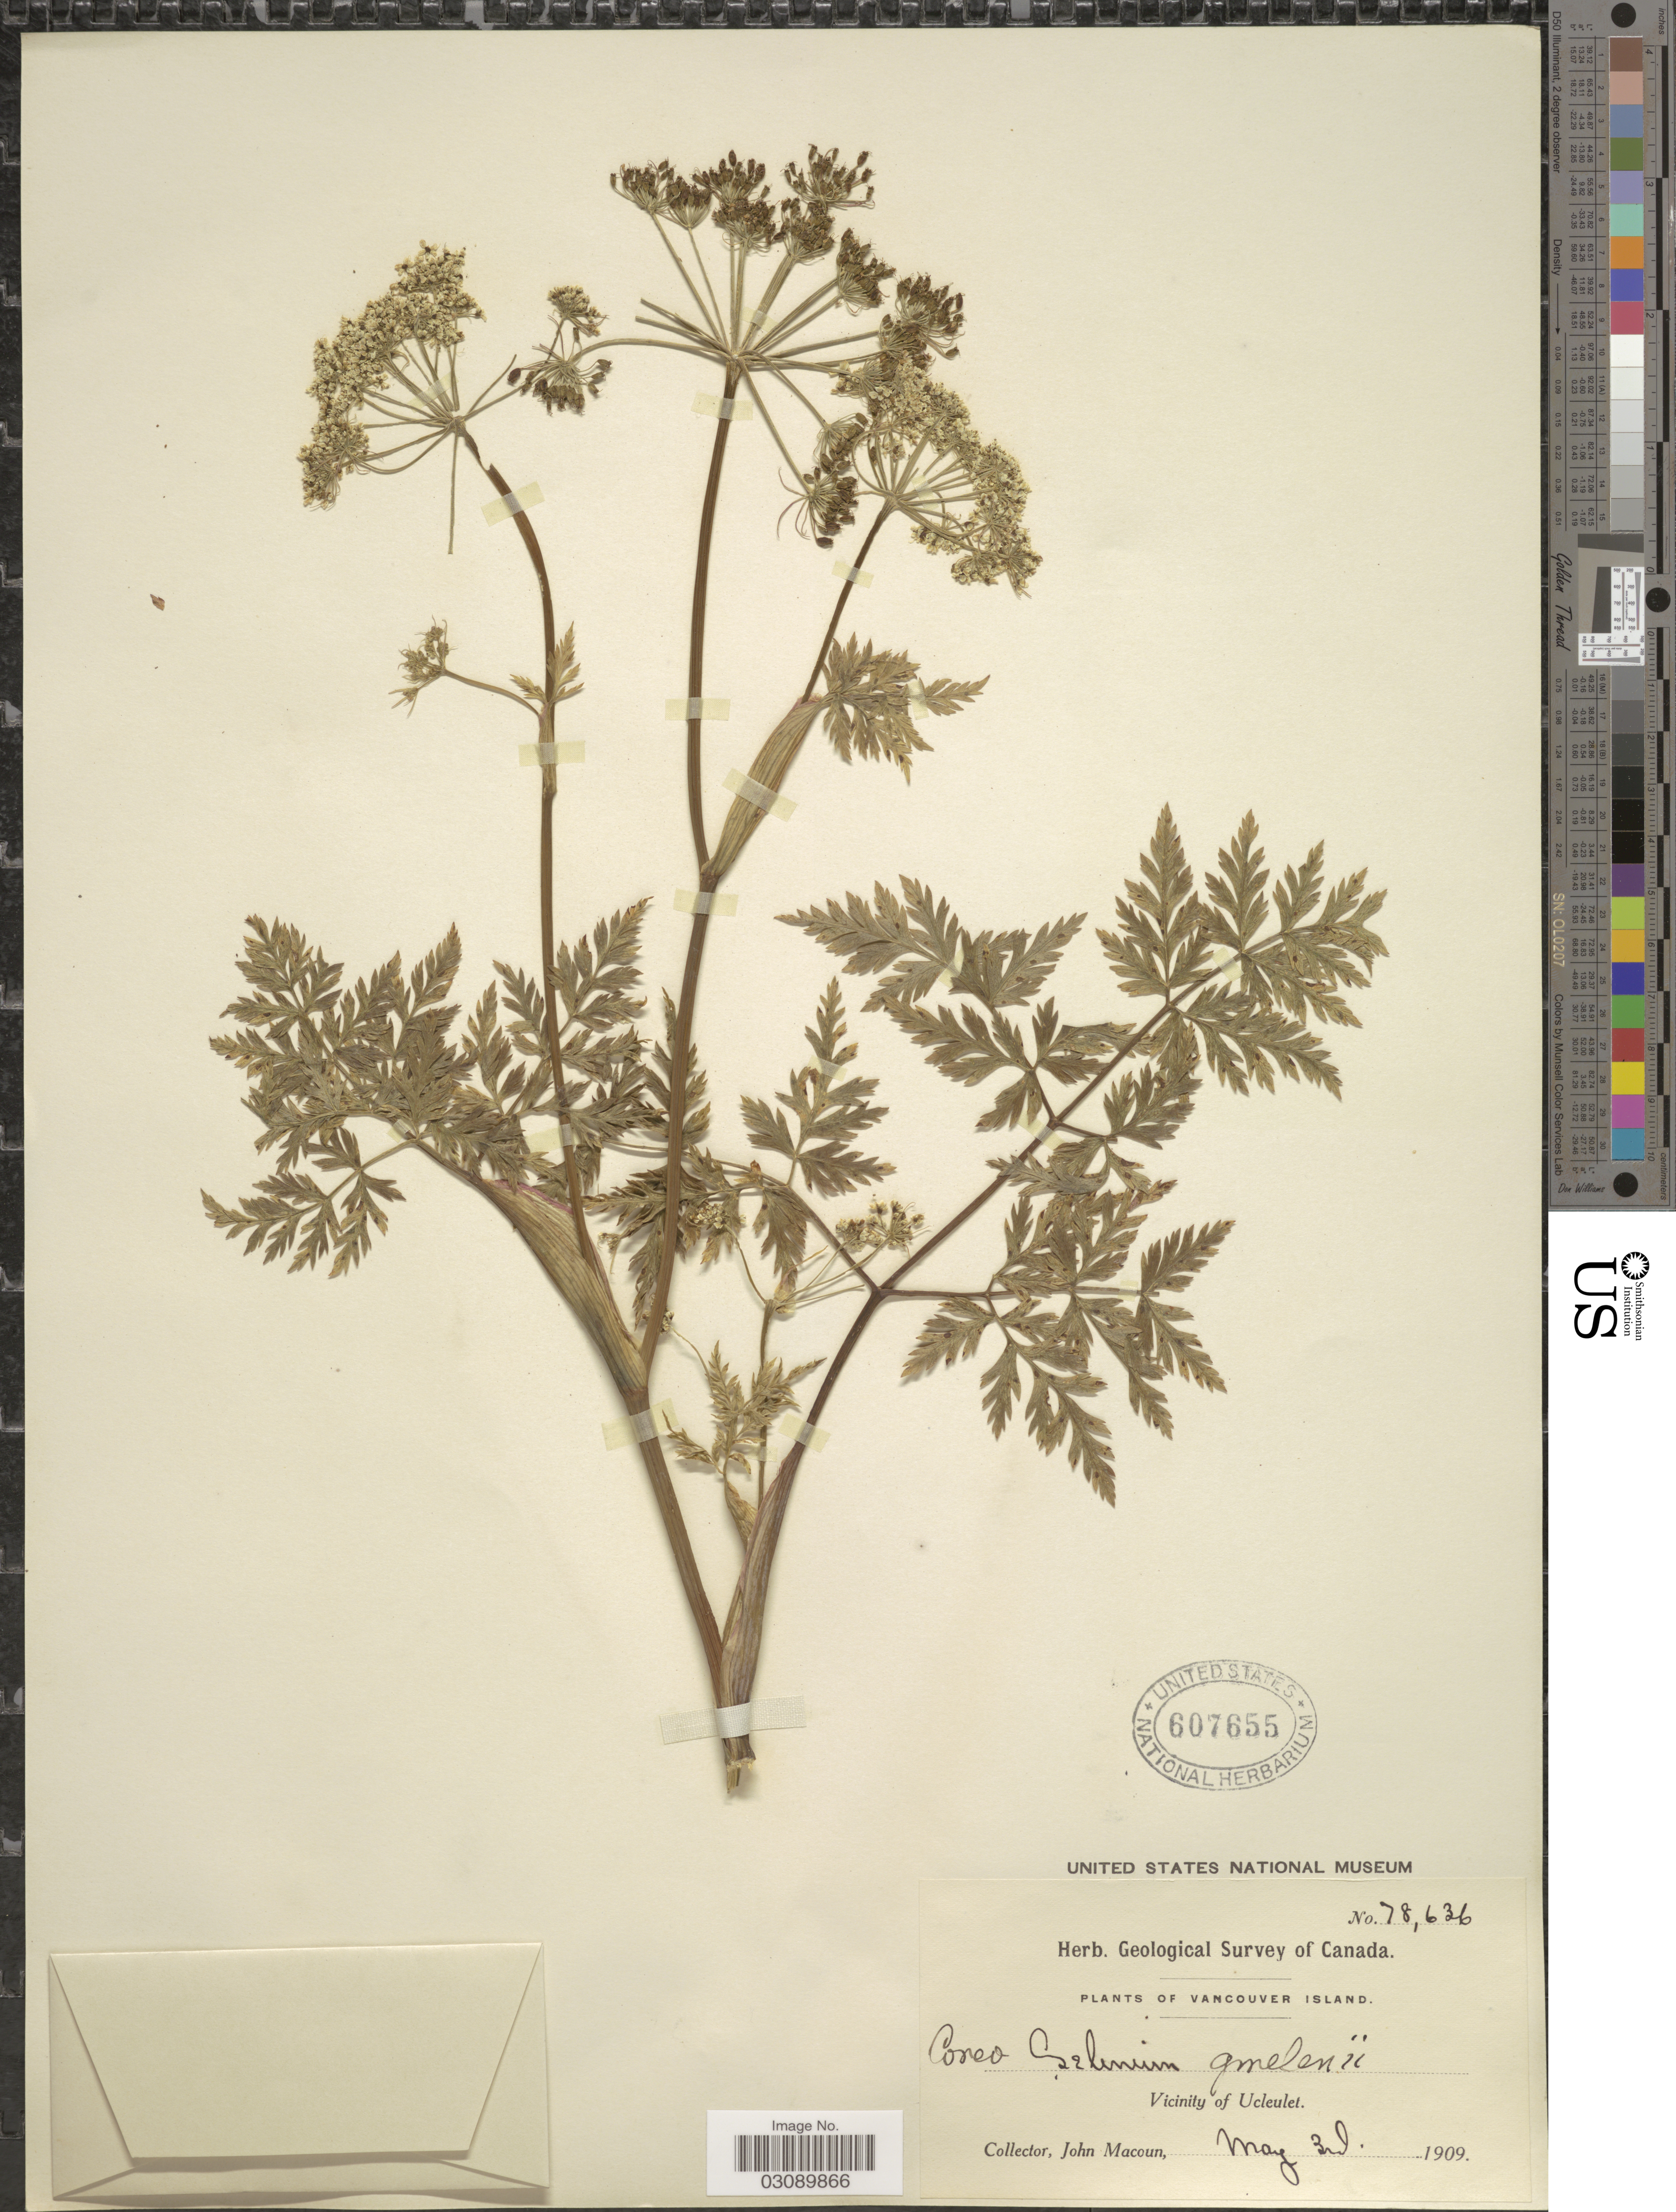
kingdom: Plantae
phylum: Tracheophyta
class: Magnoliopsida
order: Apiales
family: Apiaceae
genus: Conioselinum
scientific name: Conioselinum pacificum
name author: (S. Watson) J.M. Coult. & Rose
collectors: J. Macoun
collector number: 78636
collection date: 1909-05-03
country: Canada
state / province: British Columbia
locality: Vancouver Island. Vicinity of Ucleulet.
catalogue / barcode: US 607655